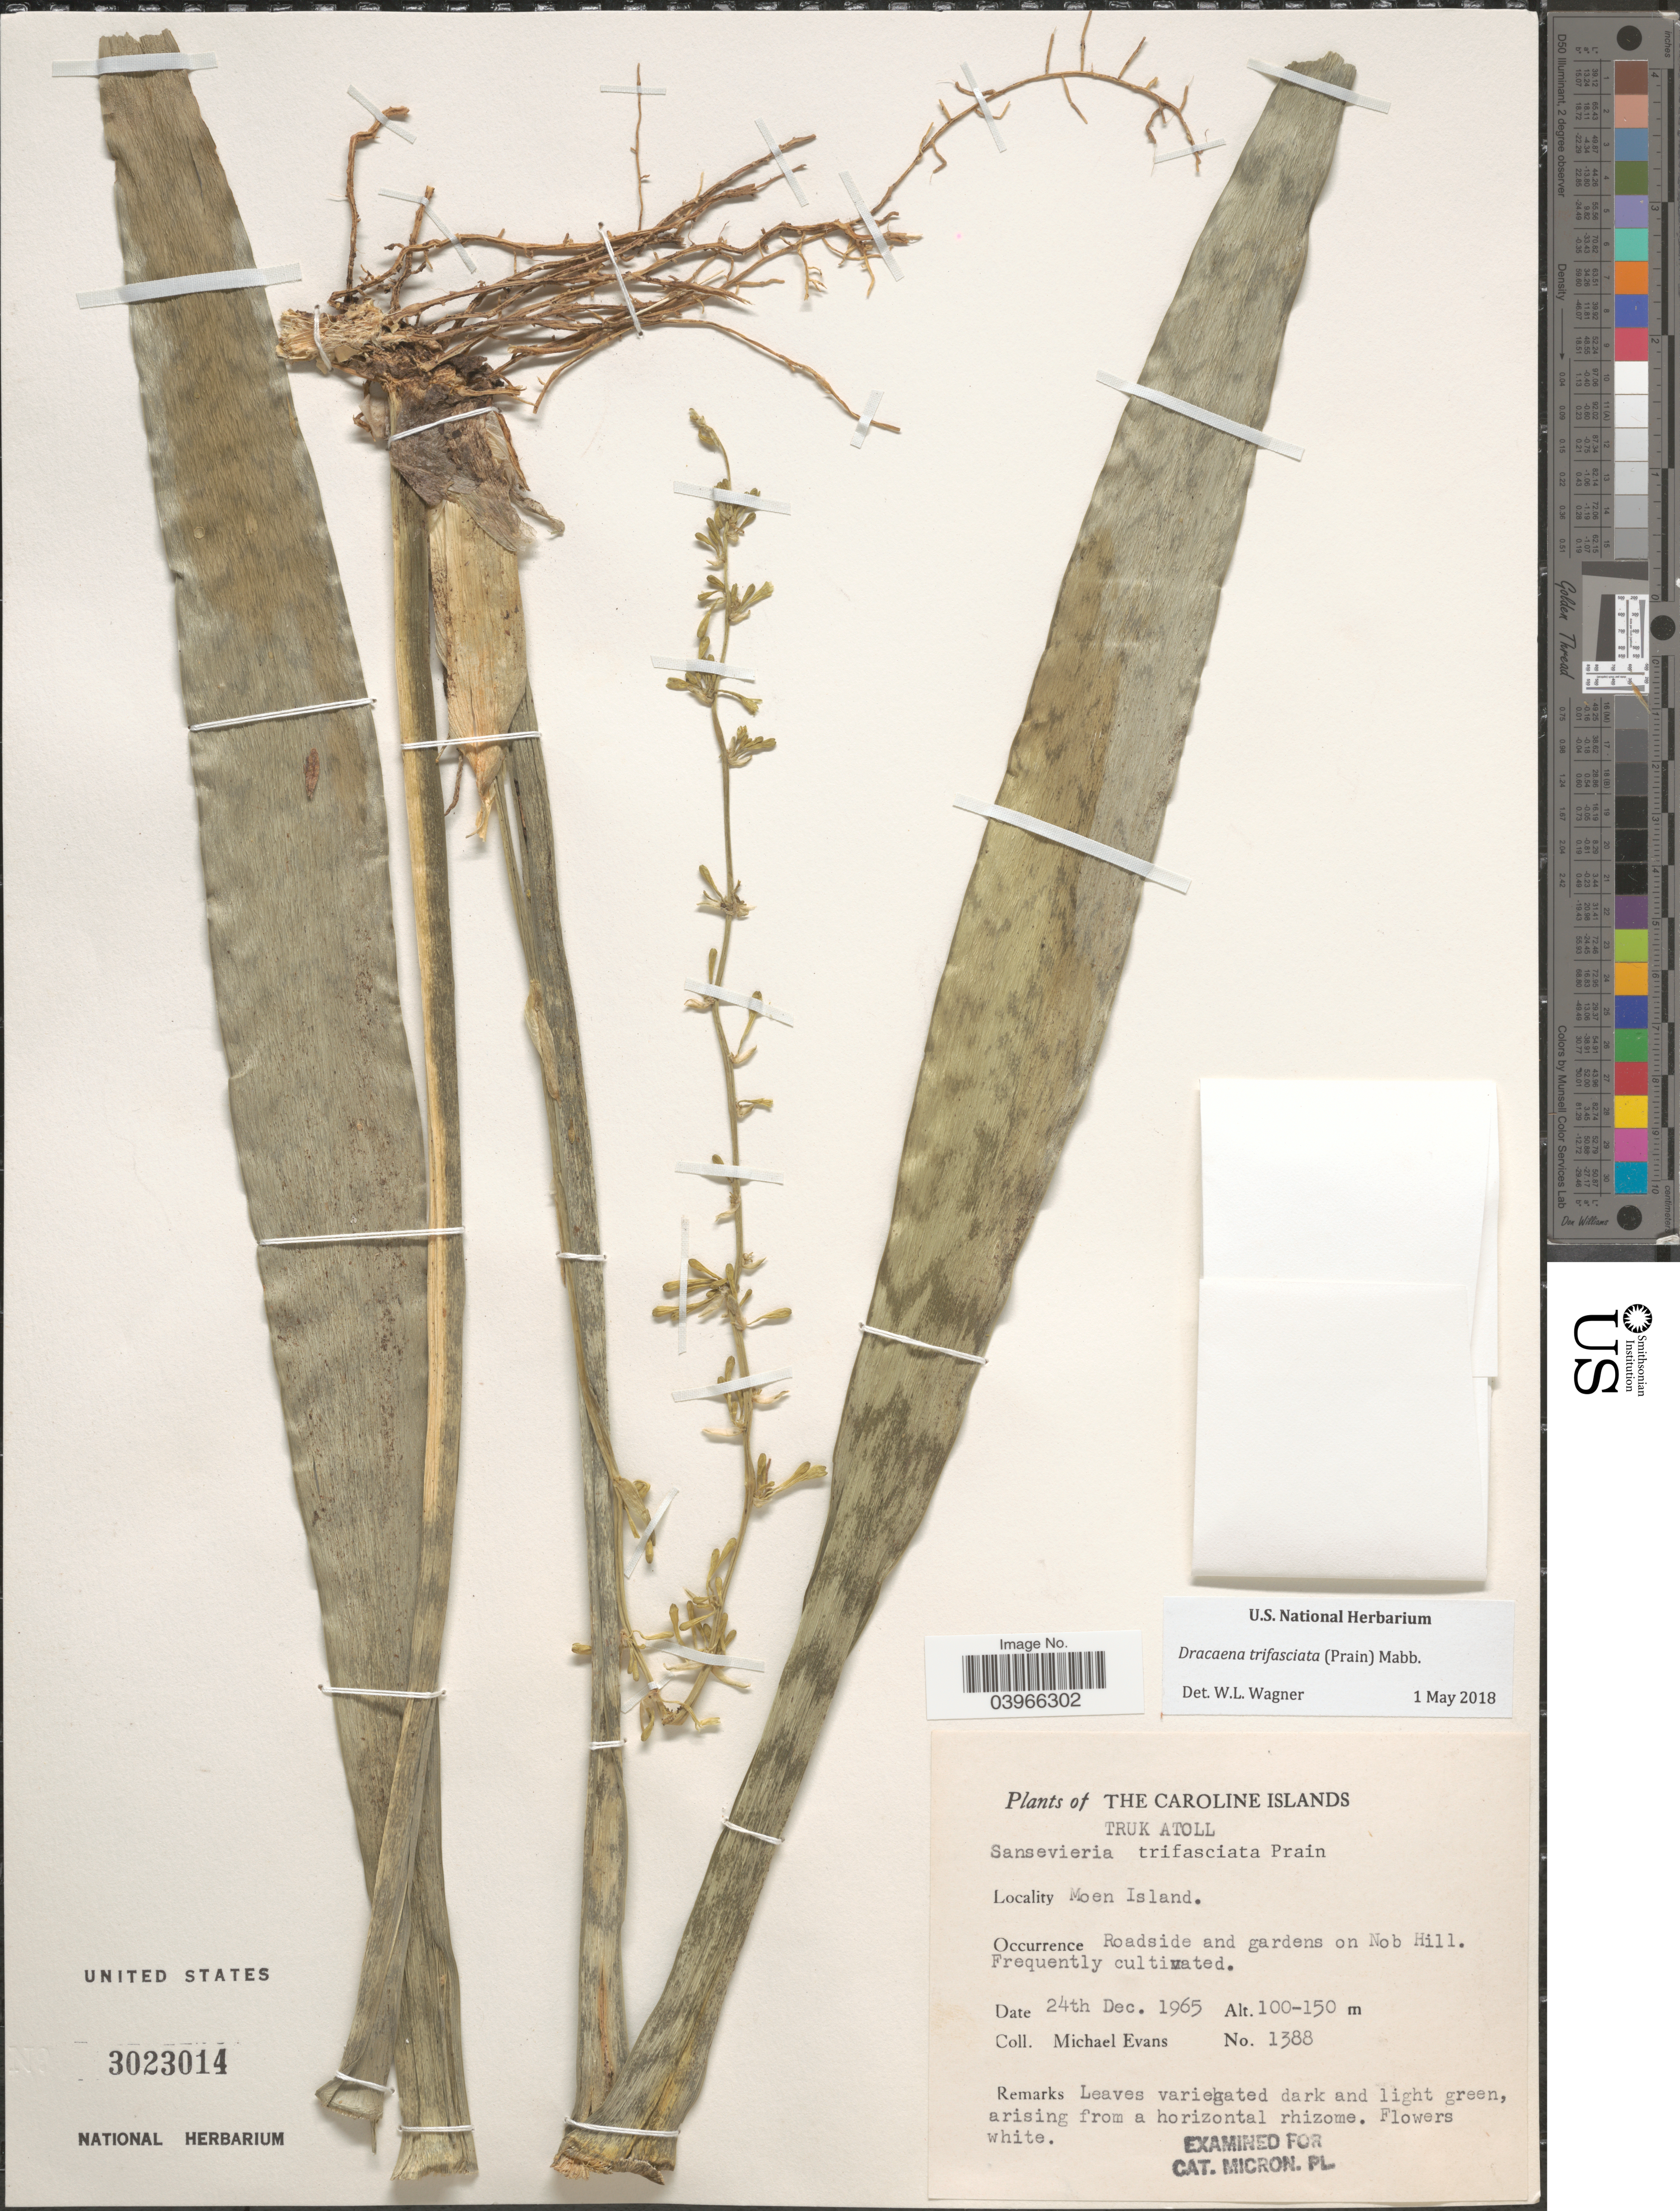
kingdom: Plantae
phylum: Tracheophyta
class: Liliopsida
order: Asparagales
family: Asparagaceae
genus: Dracaena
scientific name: Dracaena trifasciata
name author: (Prain) Mabb.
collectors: M. Evans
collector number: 1388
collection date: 1965-12-24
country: Micronesia, Federated States of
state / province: Truk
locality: Caroline Islands. Truk Atoll. Moen Island. Roadside and gardens on Nob Hill.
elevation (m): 100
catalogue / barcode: US 3023014